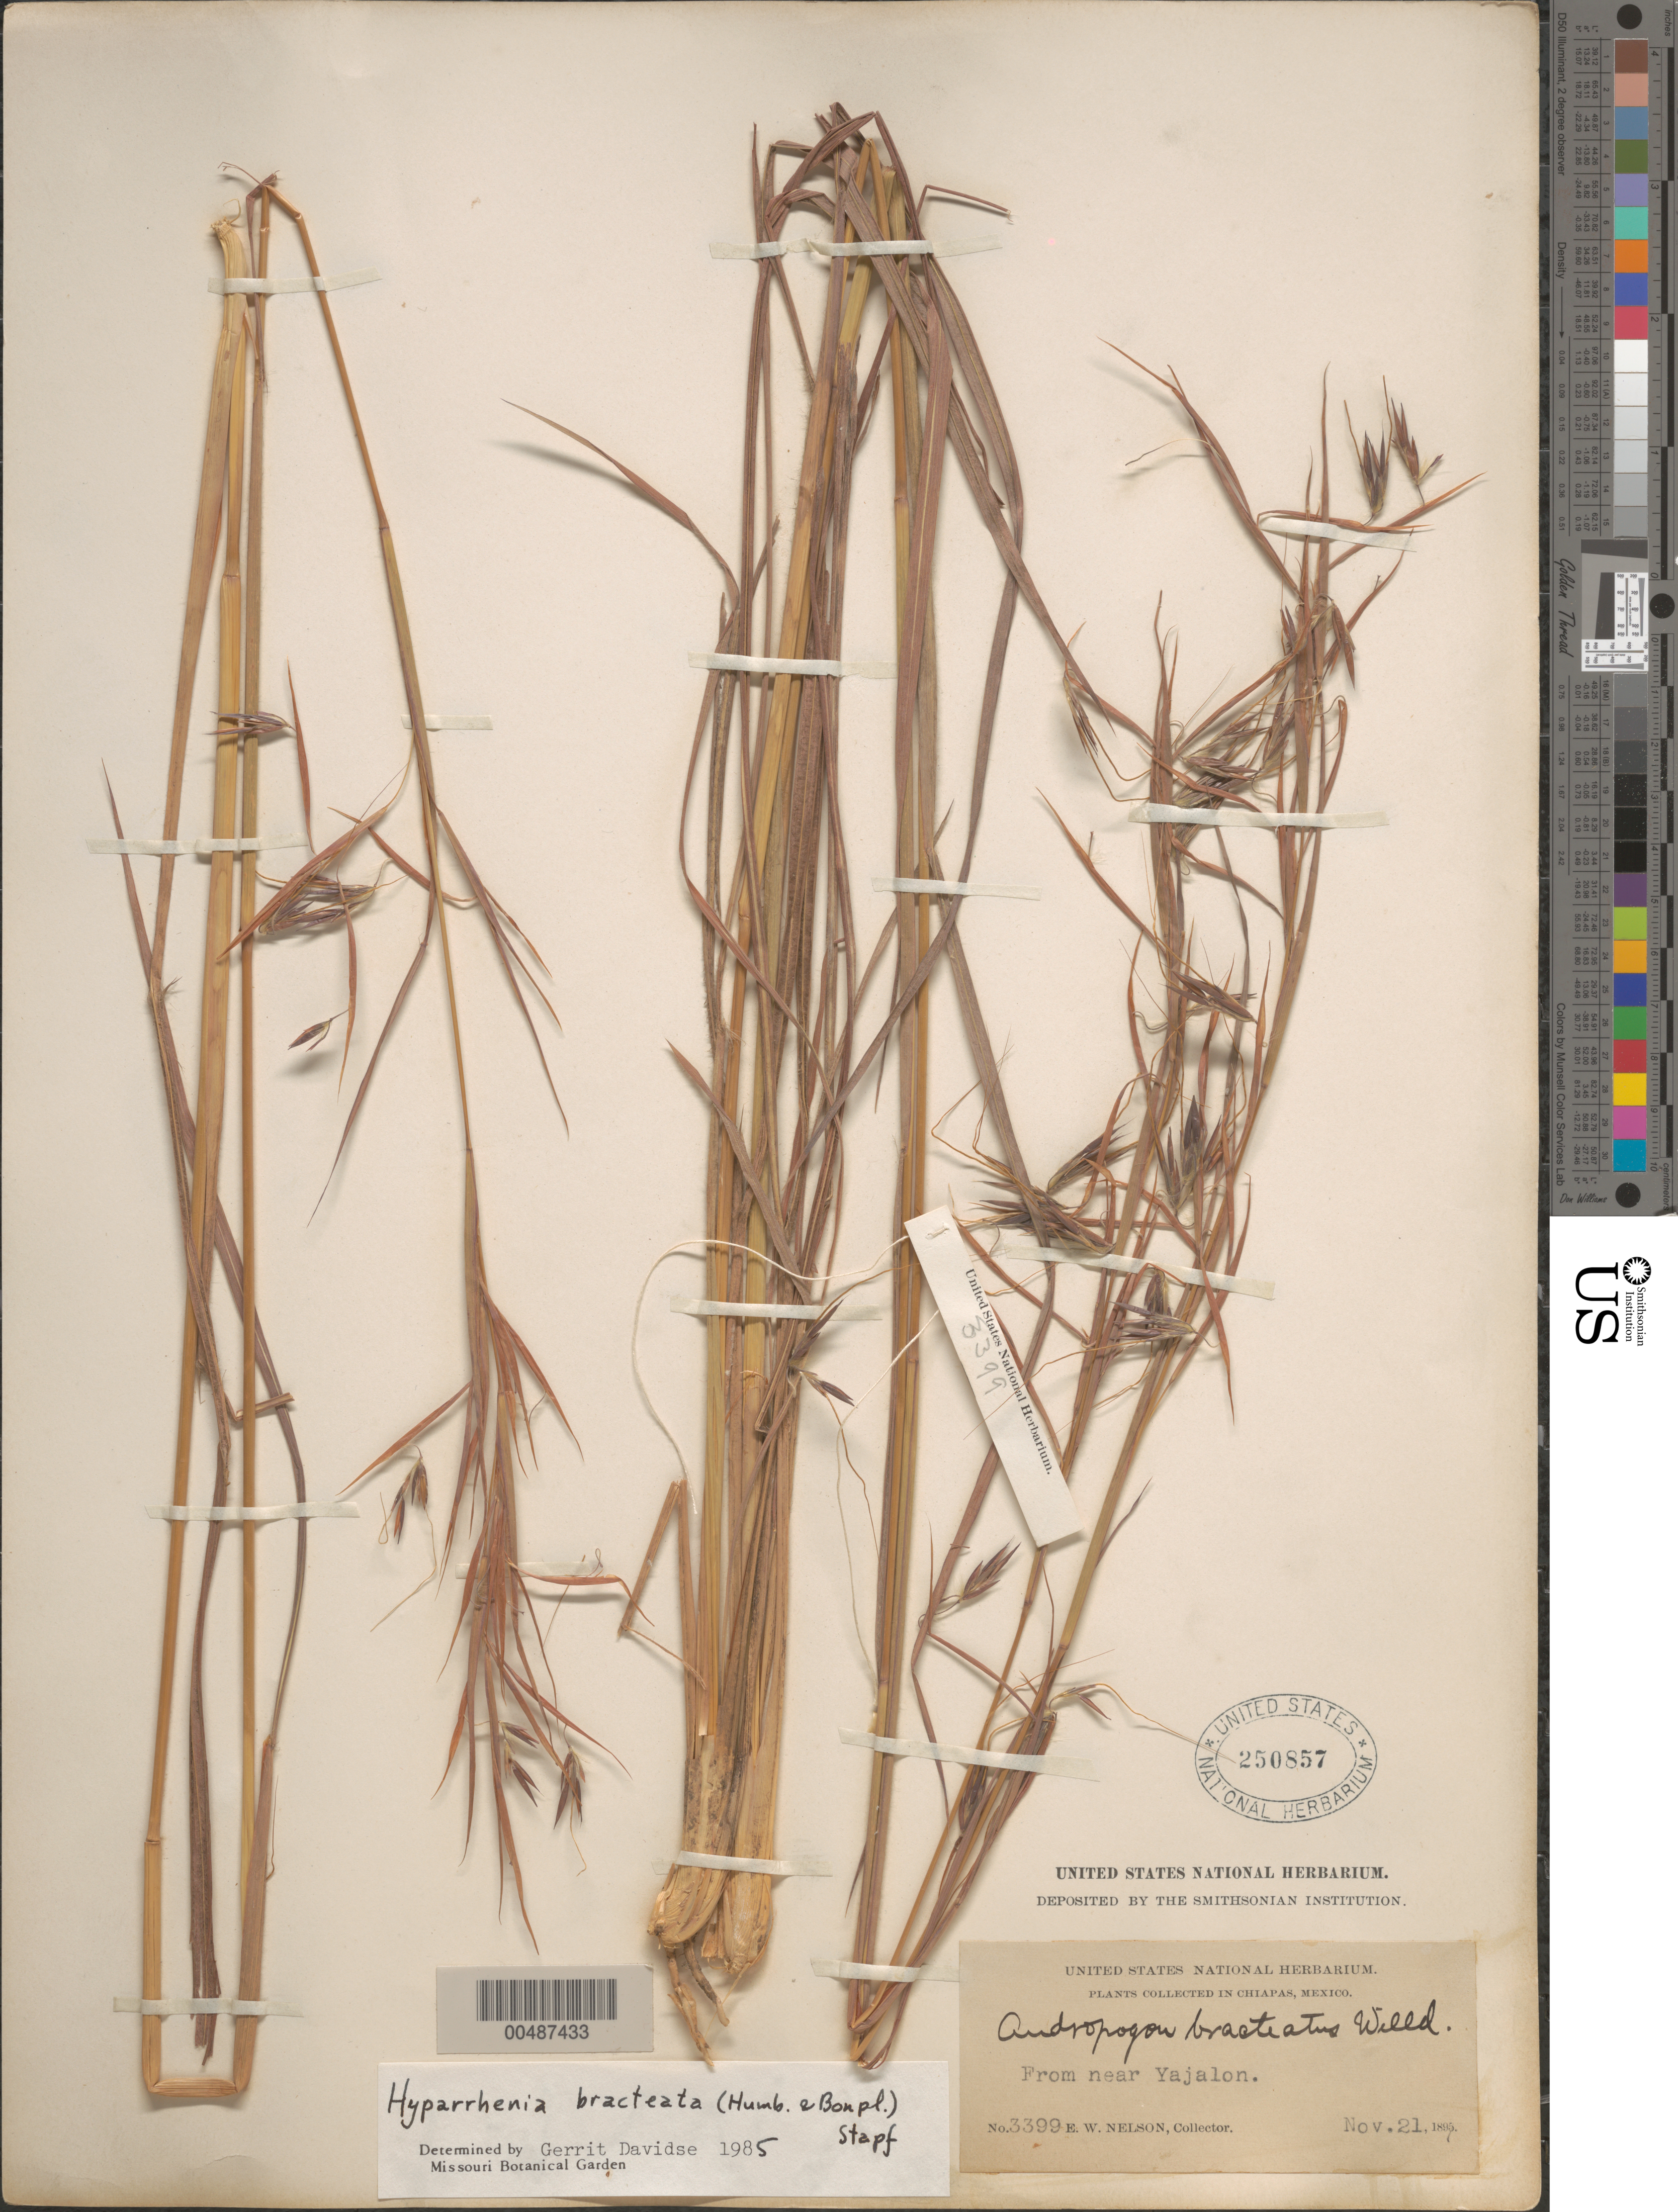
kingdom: Plantae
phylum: Tracheophyta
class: Liliopsida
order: Poales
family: Poaceae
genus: Hyparrhenia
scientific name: Hyparrhenia bracteata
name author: (Humb. & Bonpl.) Stapf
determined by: Davidse, Gerrit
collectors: E. W. Nelson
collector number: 3399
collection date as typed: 21 Nov 1895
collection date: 1895-11-21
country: Mexico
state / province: Chiapas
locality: From near Yajalon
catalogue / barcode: US 250857